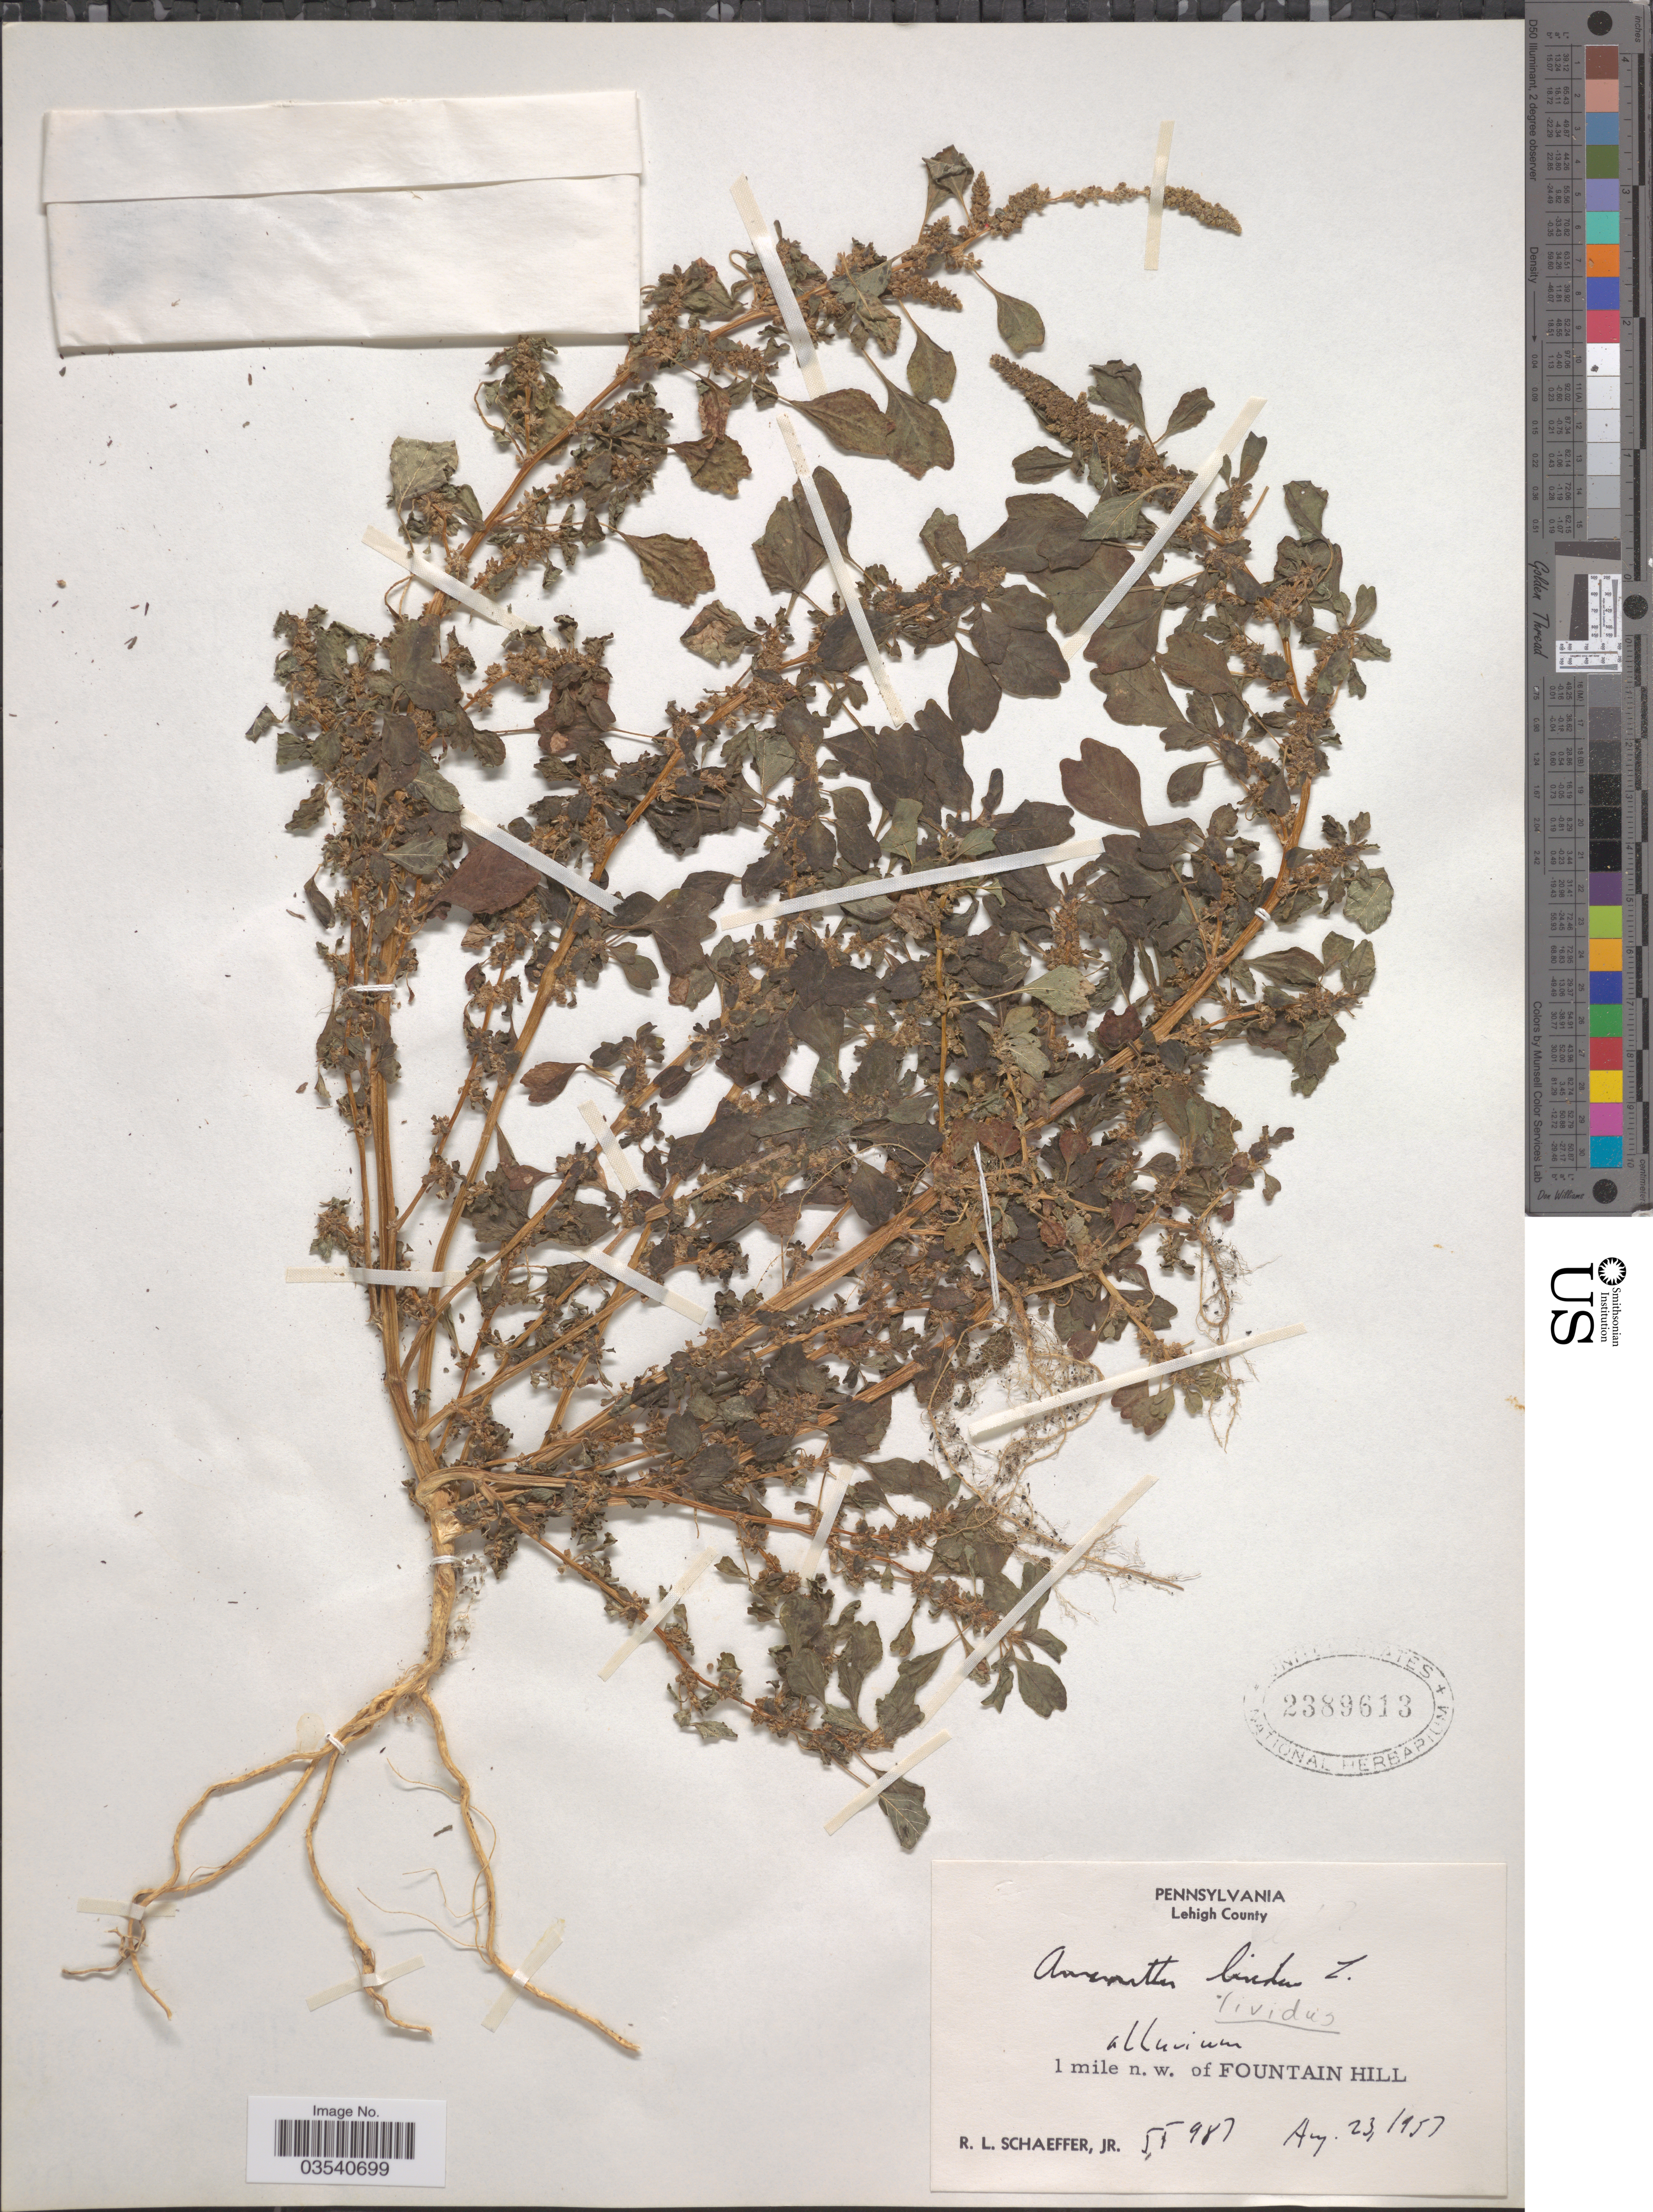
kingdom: Plantae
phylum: Tracheophyta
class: Magnoliopsida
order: Caryophyllales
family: Amaranthaceae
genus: Amaranthus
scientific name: Amaranthus lividus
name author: L.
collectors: R. L. Schaeffer Jr.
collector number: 55987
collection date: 1957-08-23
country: United States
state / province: Pennsylvania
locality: Lehigh County. 1 mile n.w. of Fountain Hill.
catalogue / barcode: US 2389613